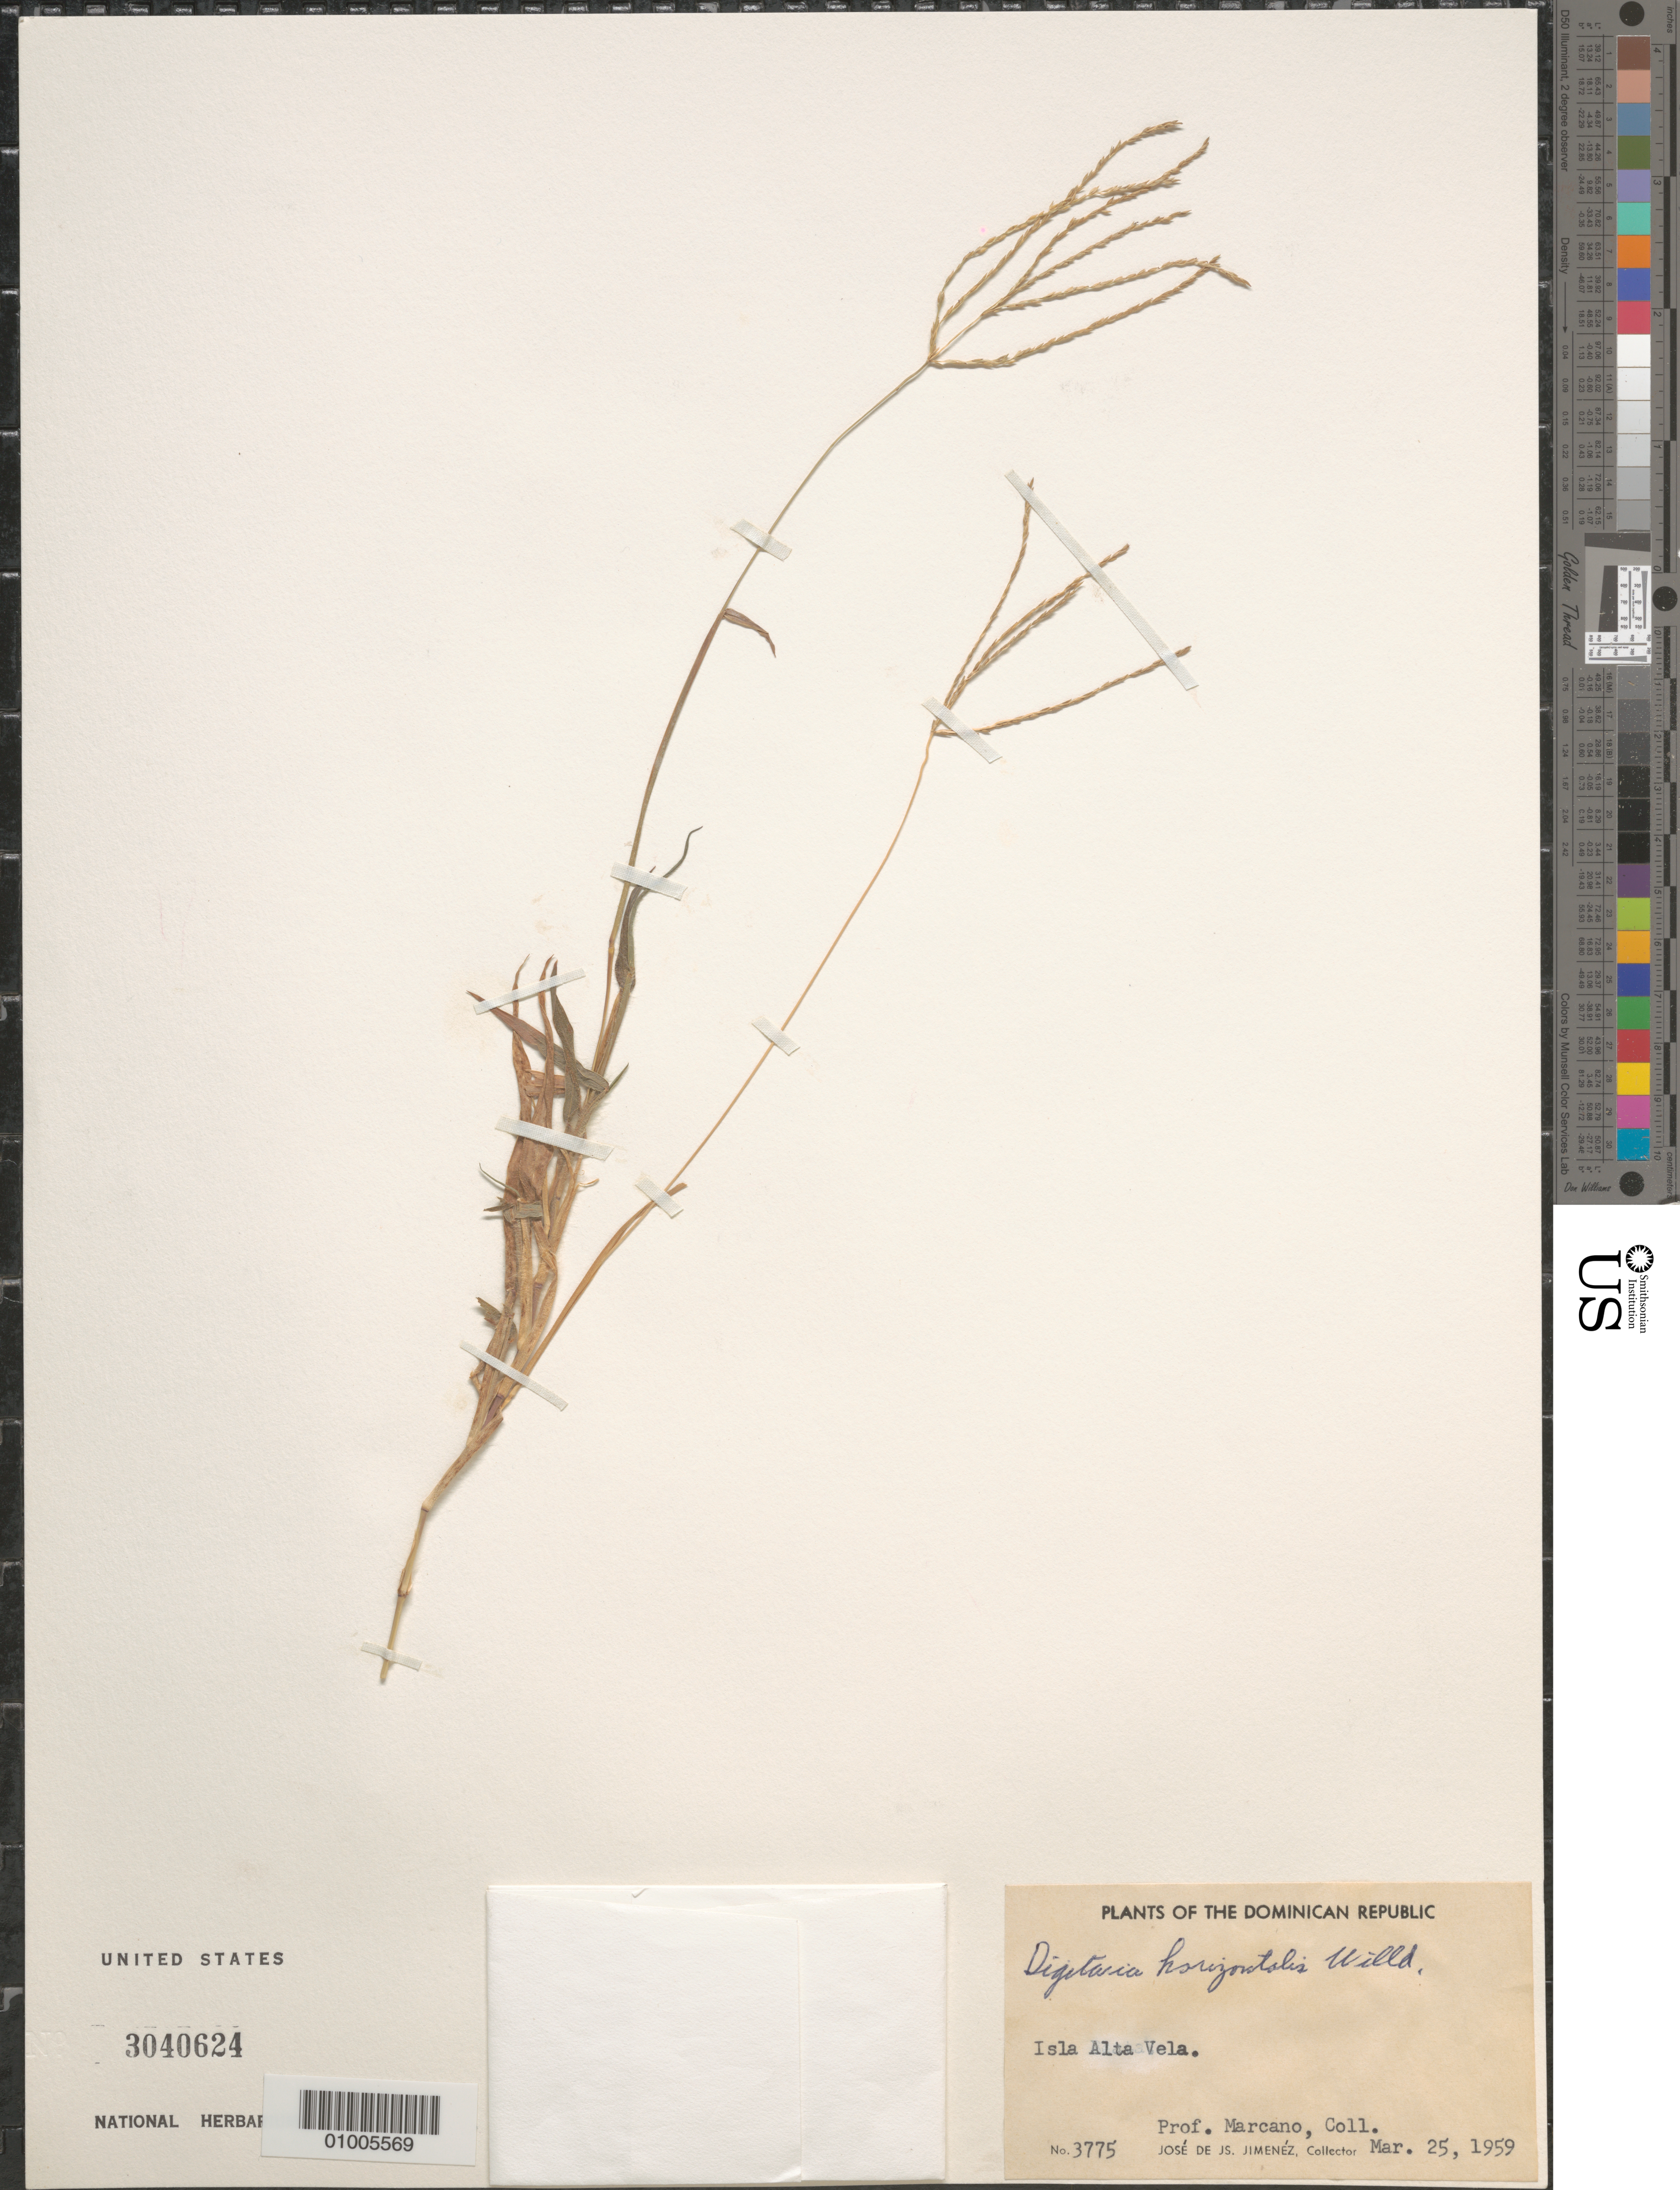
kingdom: Plantae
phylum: Tracheophyta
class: Liliopsida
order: Poales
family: Poaceae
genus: Digitaria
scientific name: Digitaria horizontalis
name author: Willd.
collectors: J. J. Jiménez Almonte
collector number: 3775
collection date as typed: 25 Mar 1959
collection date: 1959-03-25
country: Dominican Republic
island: Hispaniola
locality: Isle alta Vela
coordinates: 0 N, 0 E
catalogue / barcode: US 3040624